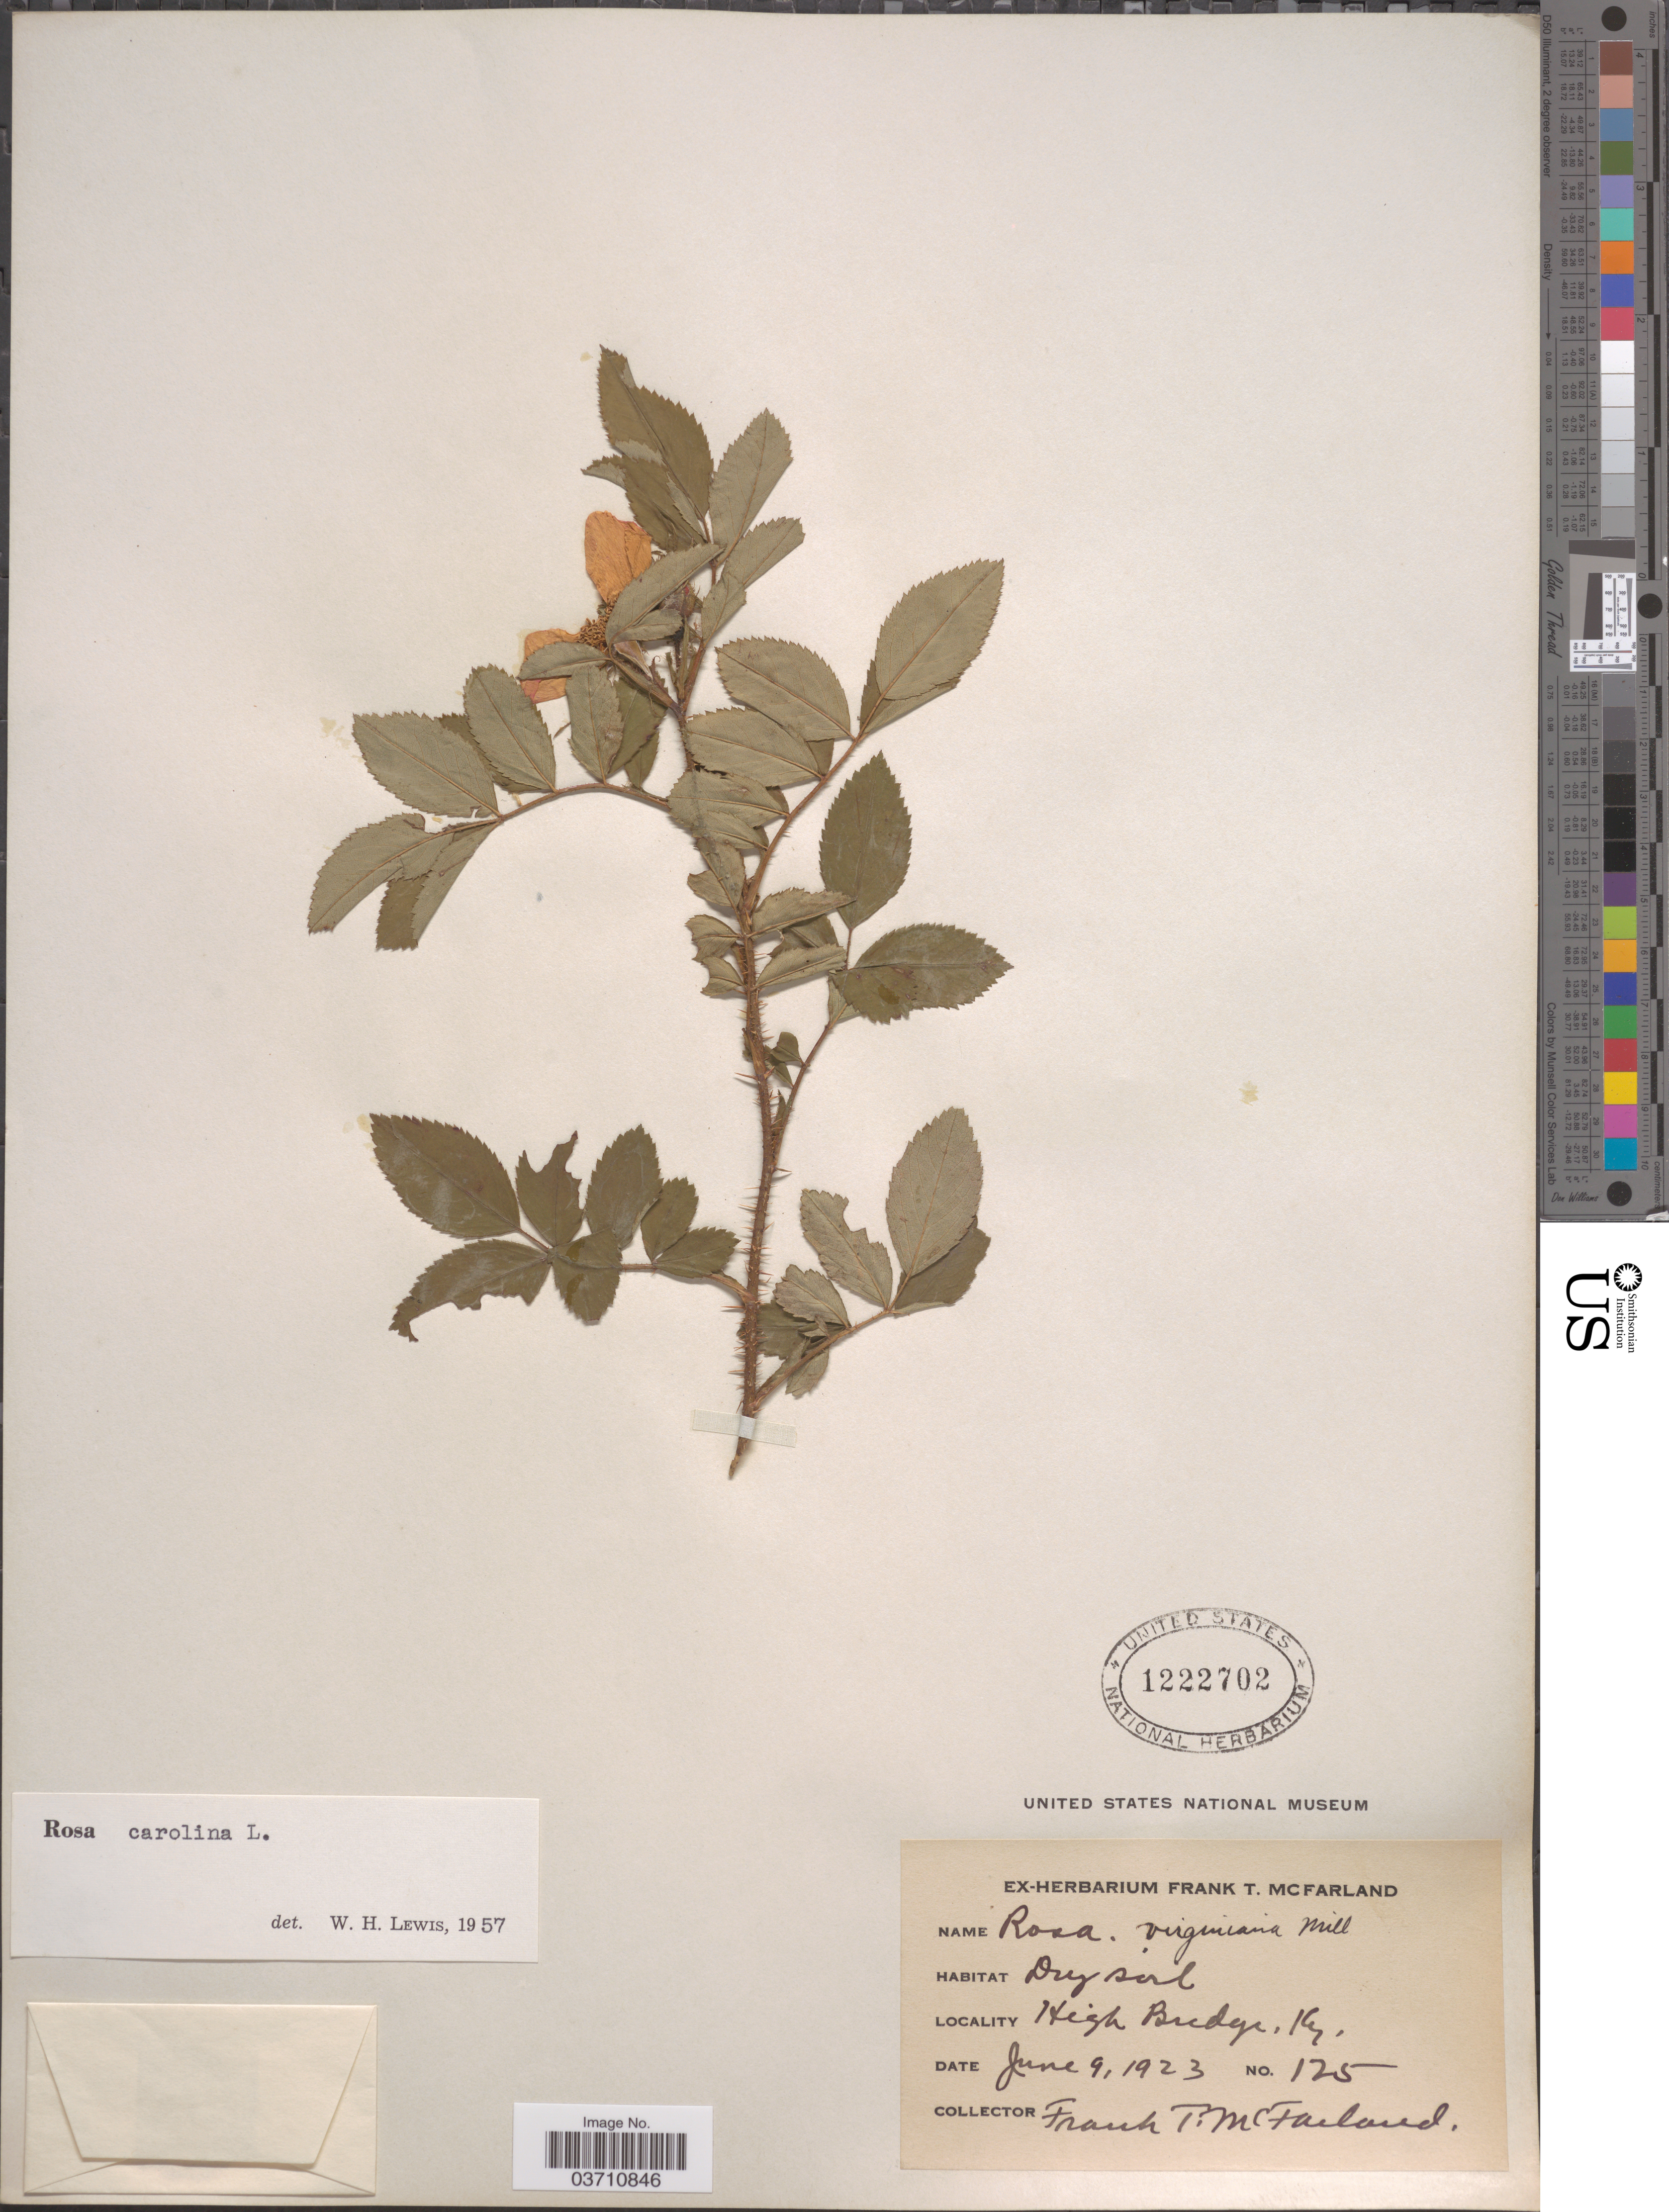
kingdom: Plantae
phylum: Tracheophyta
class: Magnoliopsida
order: Rosales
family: Rosaceae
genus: Rosa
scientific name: Rosa carolina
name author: L.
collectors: F. McFarland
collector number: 125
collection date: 1923-06-09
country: United States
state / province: Kentucky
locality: High Bridge.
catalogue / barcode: US 1222702